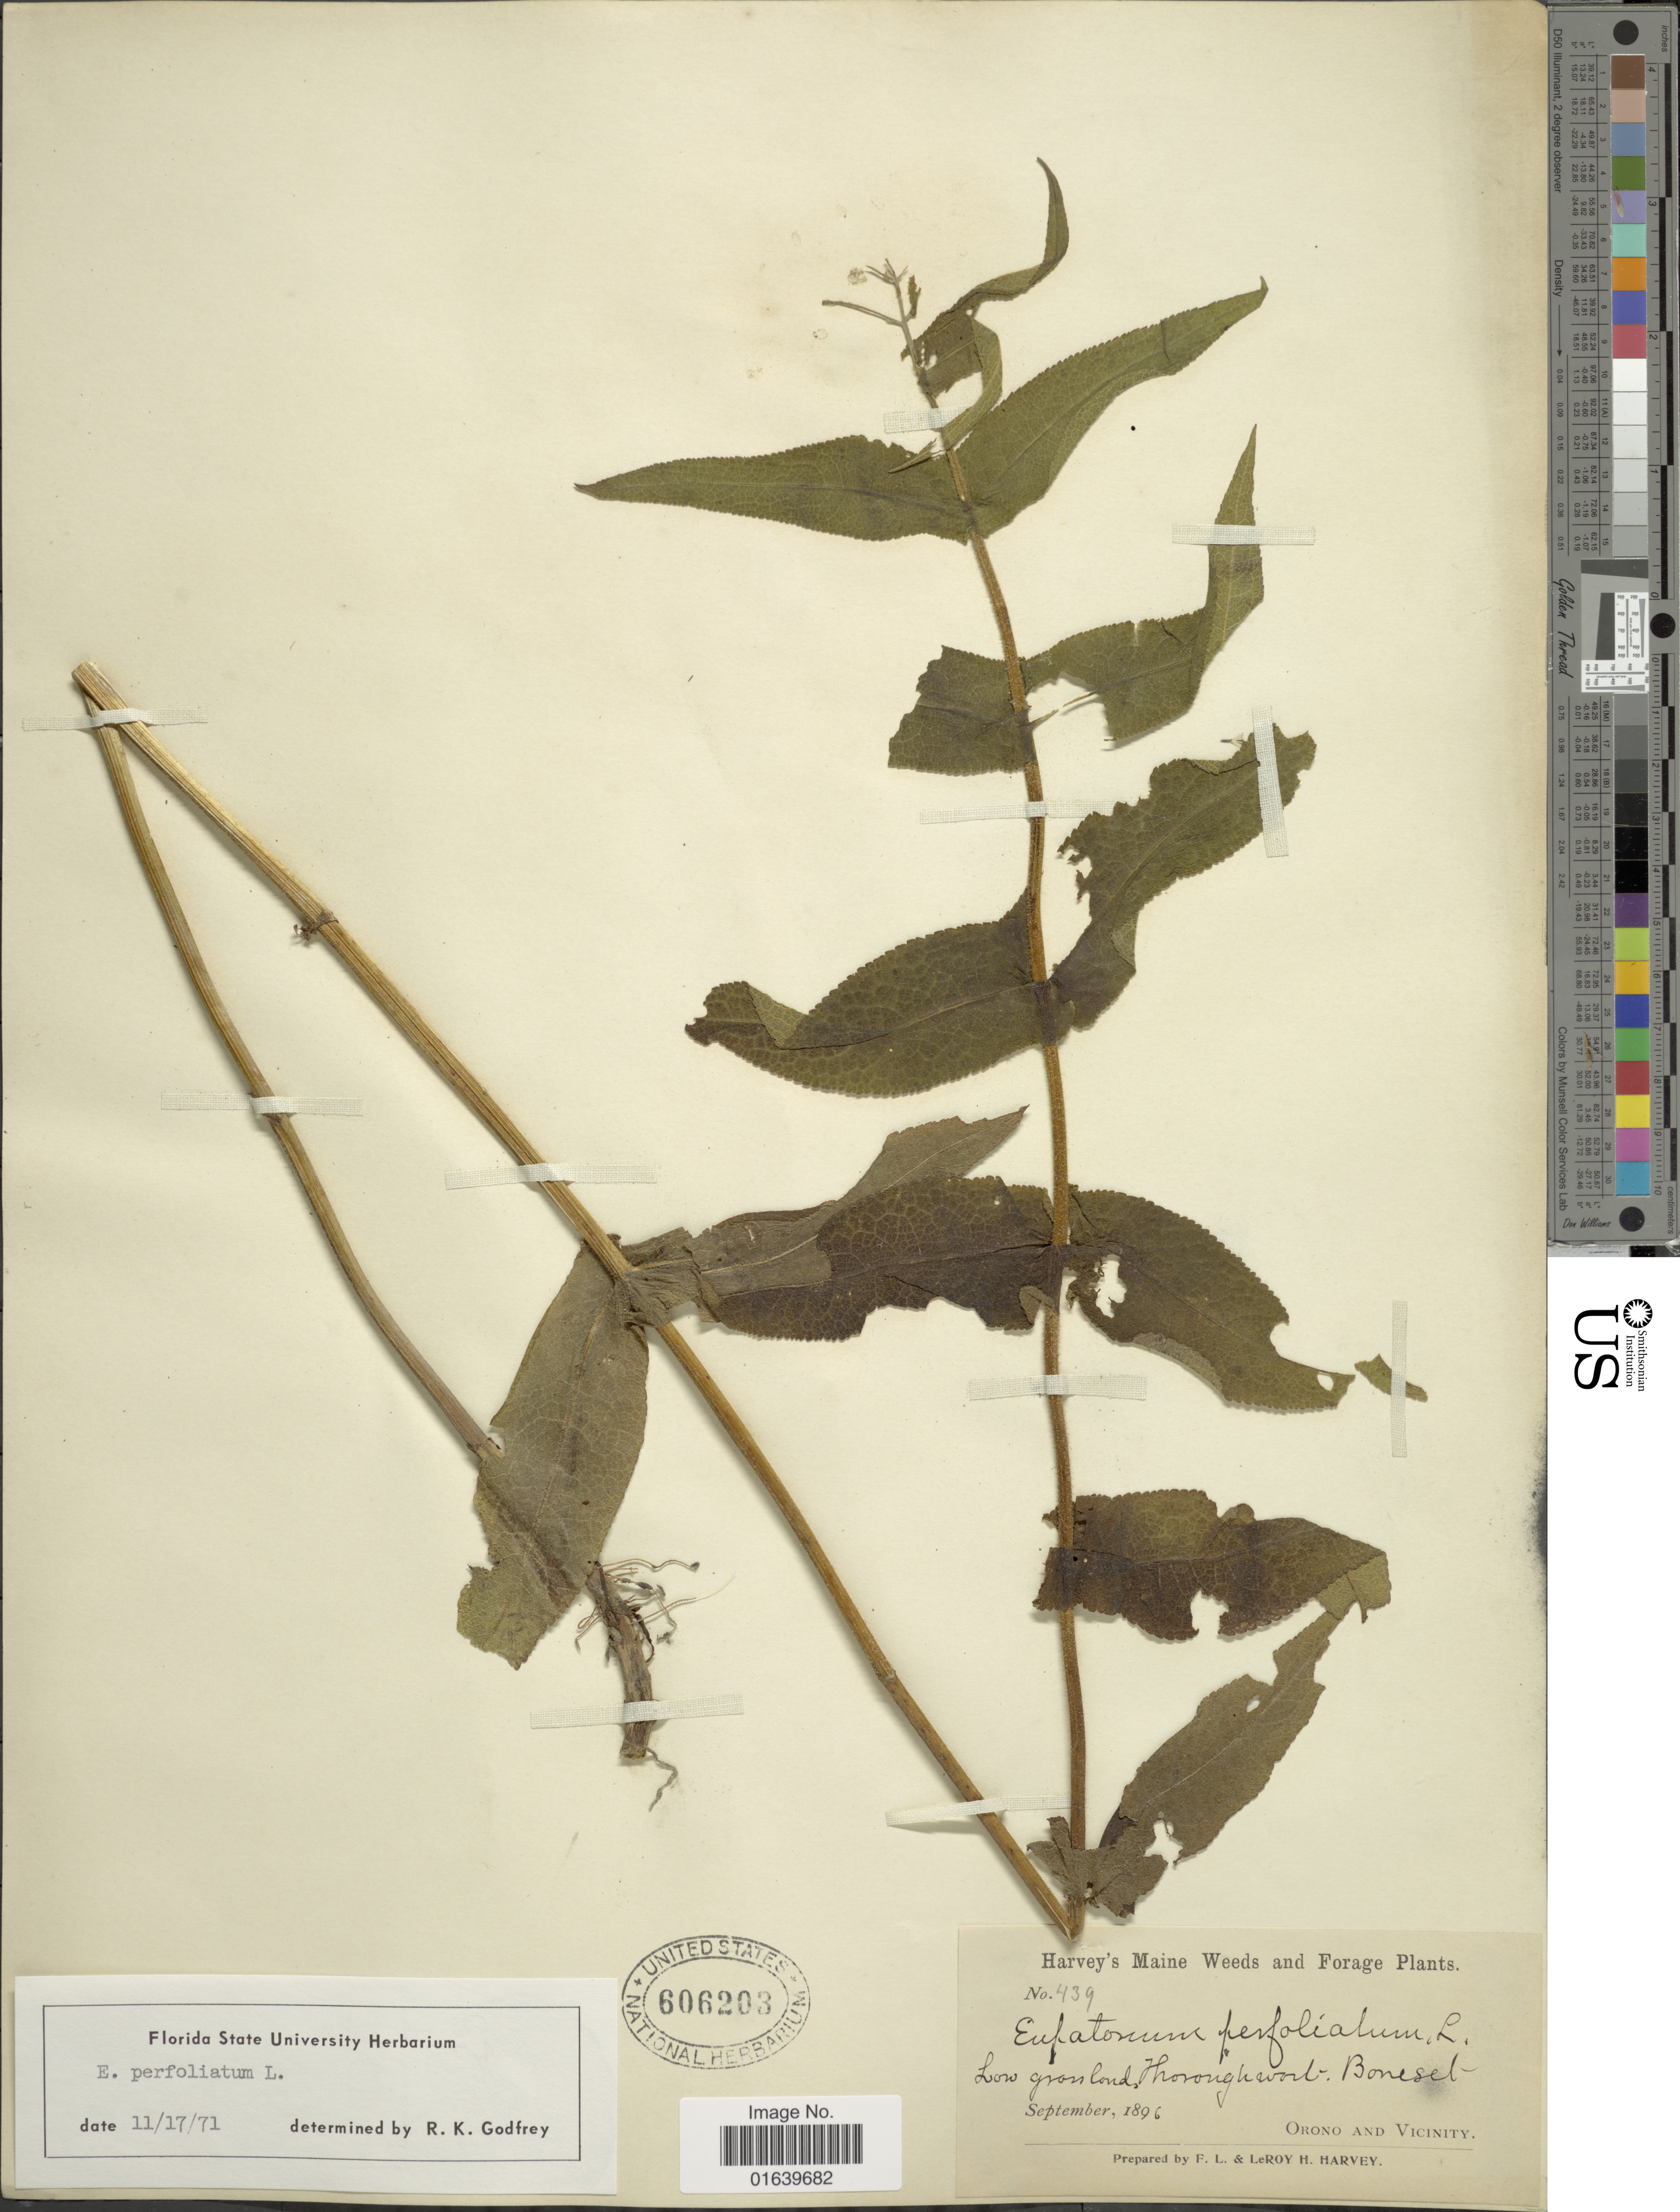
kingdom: Plantae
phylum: Tracheophyta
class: Magnoliopsida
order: Asterales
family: Asteraceae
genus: Eupatorium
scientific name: Eupatorium perfoliatum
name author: L.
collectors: F. L. Harvey & L. H. Harvey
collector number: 439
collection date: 1896-09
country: United States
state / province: Maine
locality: Harvey's Maine Weeds and Forage, Orono and Vicinity.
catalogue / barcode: US 606203